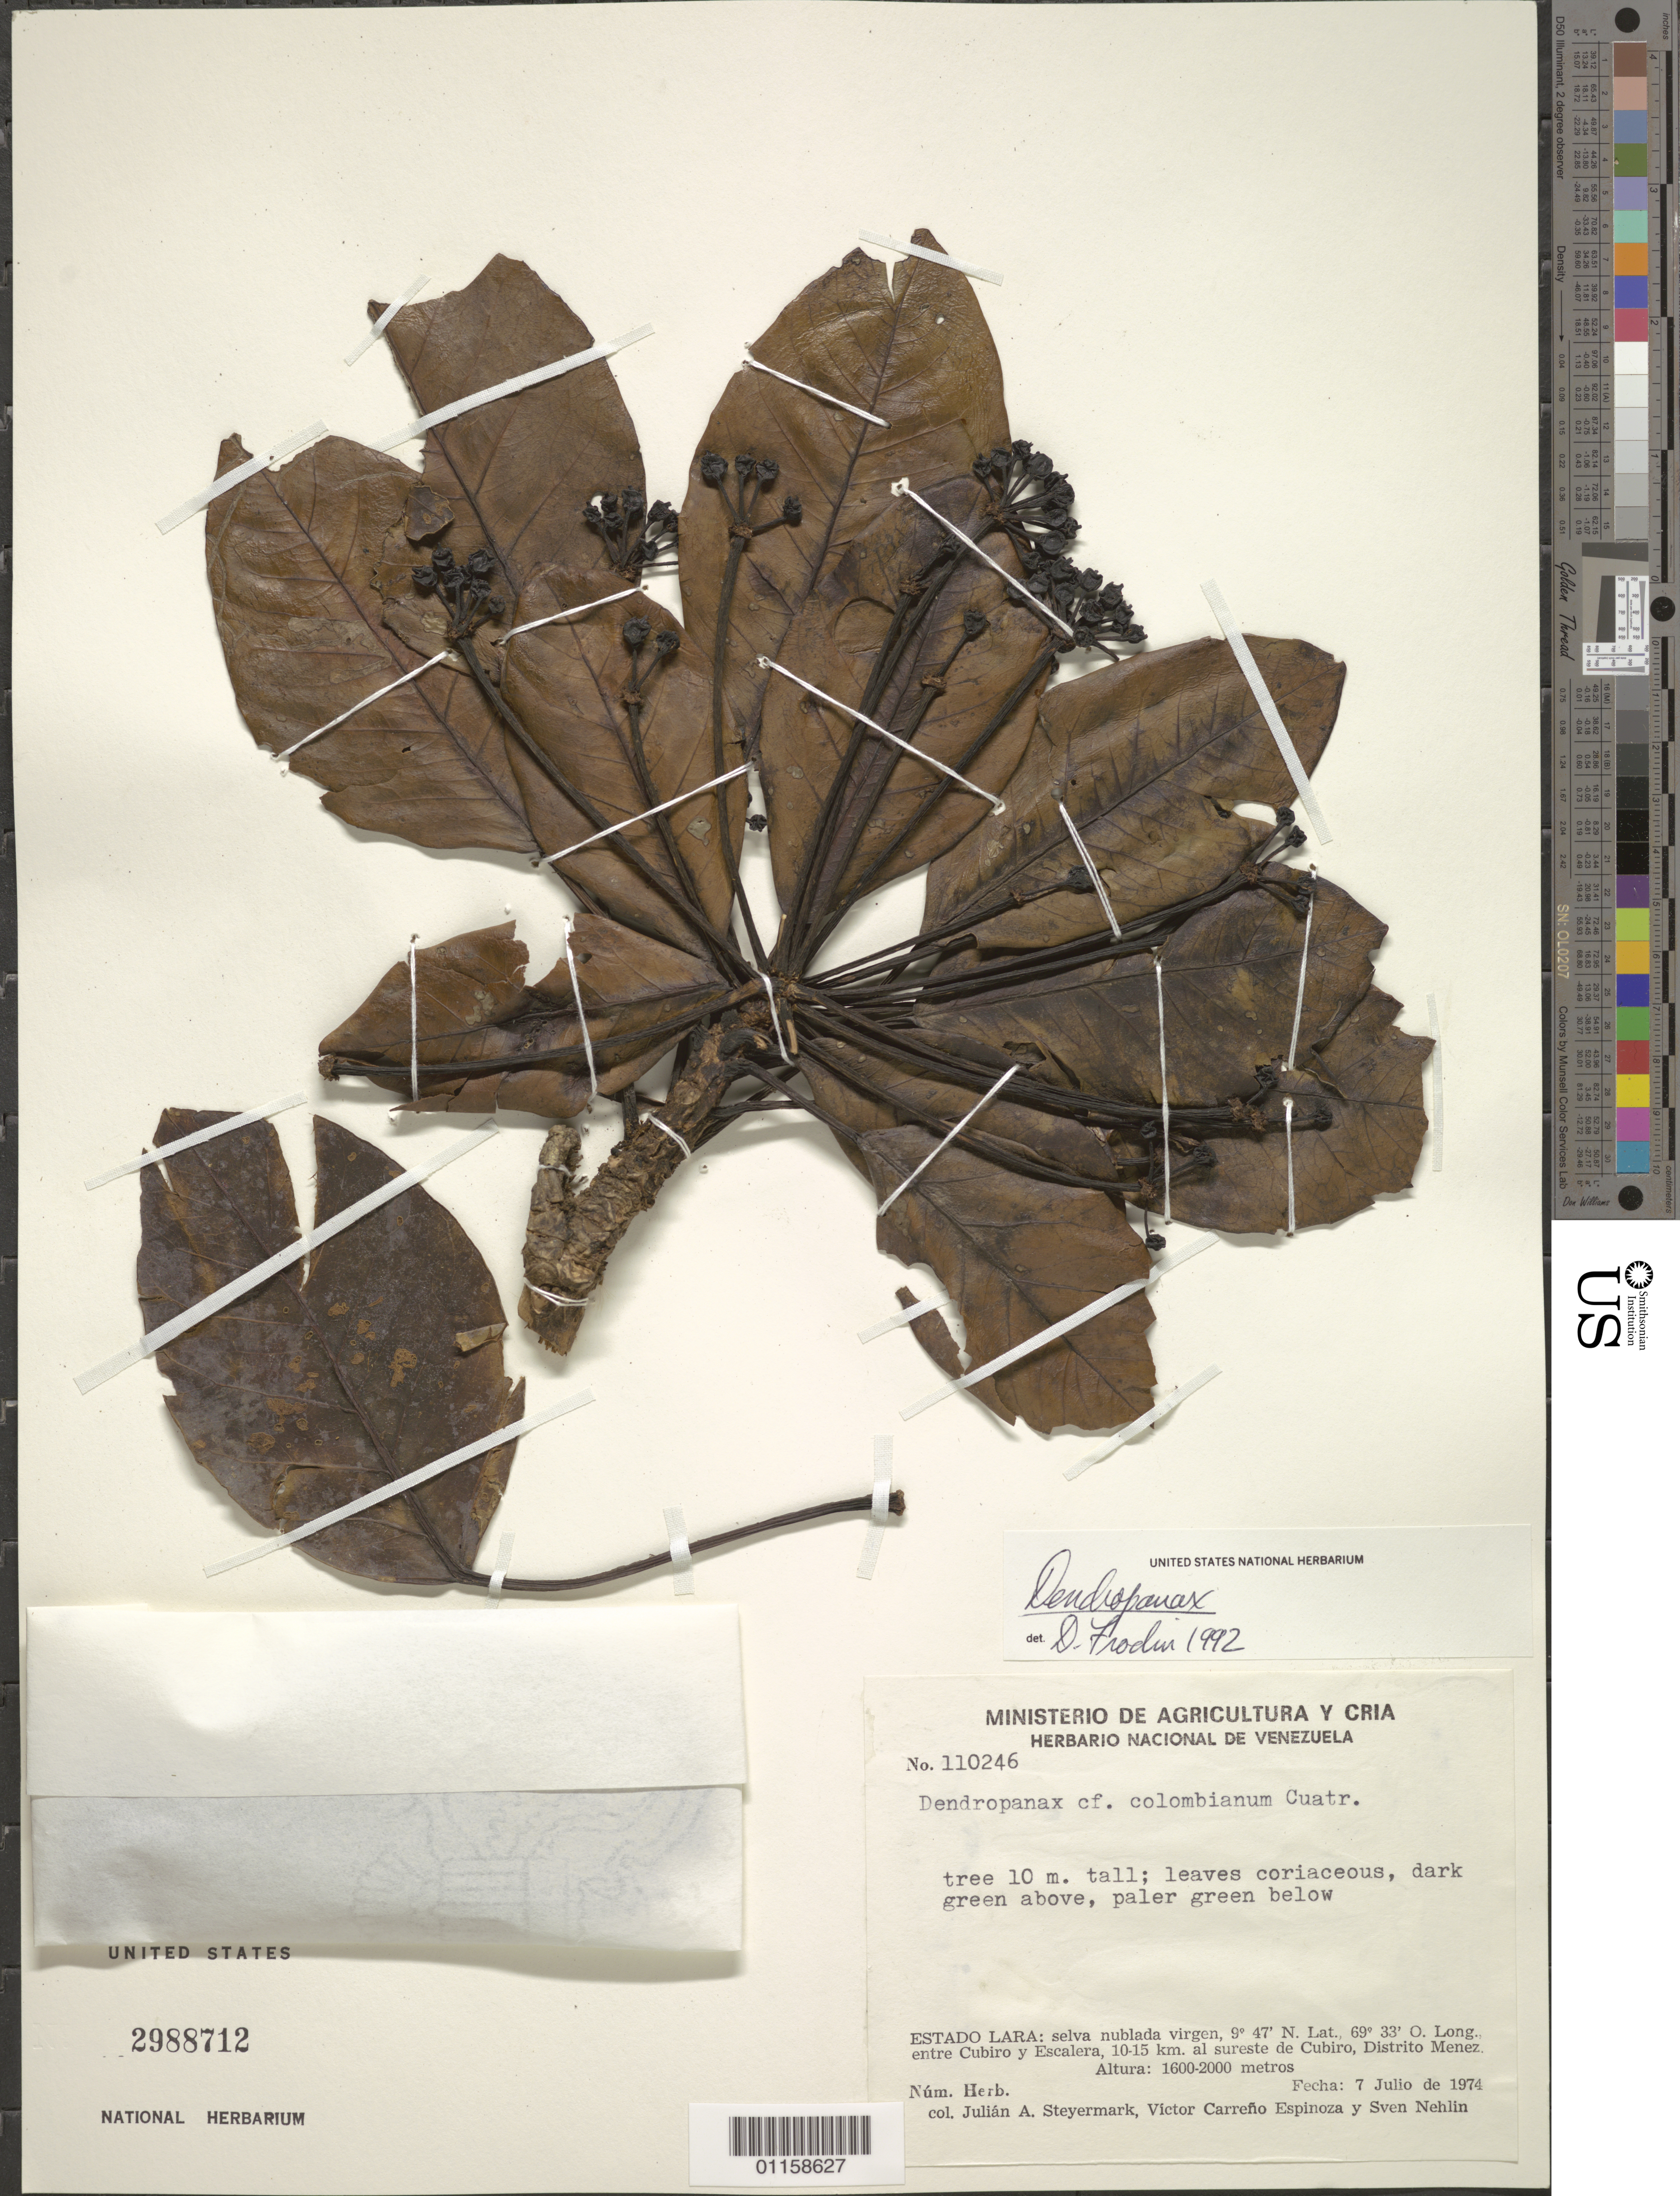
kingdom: Plantae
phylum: Tracheophyta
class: Magnoliopsida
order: Apiales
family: Araliaceae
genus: Dendropanax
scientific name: Dendropanax sp.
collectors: J. Steyermark, V. Espinoza & S. Nehlin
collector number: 110246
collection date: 1974-07-07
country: Venezuela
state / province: Lara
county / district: Jiménez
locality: Selva nublada virgen, entre Cubiro y Escalera, 10-15 km al sureste de Cubiro.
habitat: Tree.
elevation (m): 1600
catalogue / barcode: US 2988712